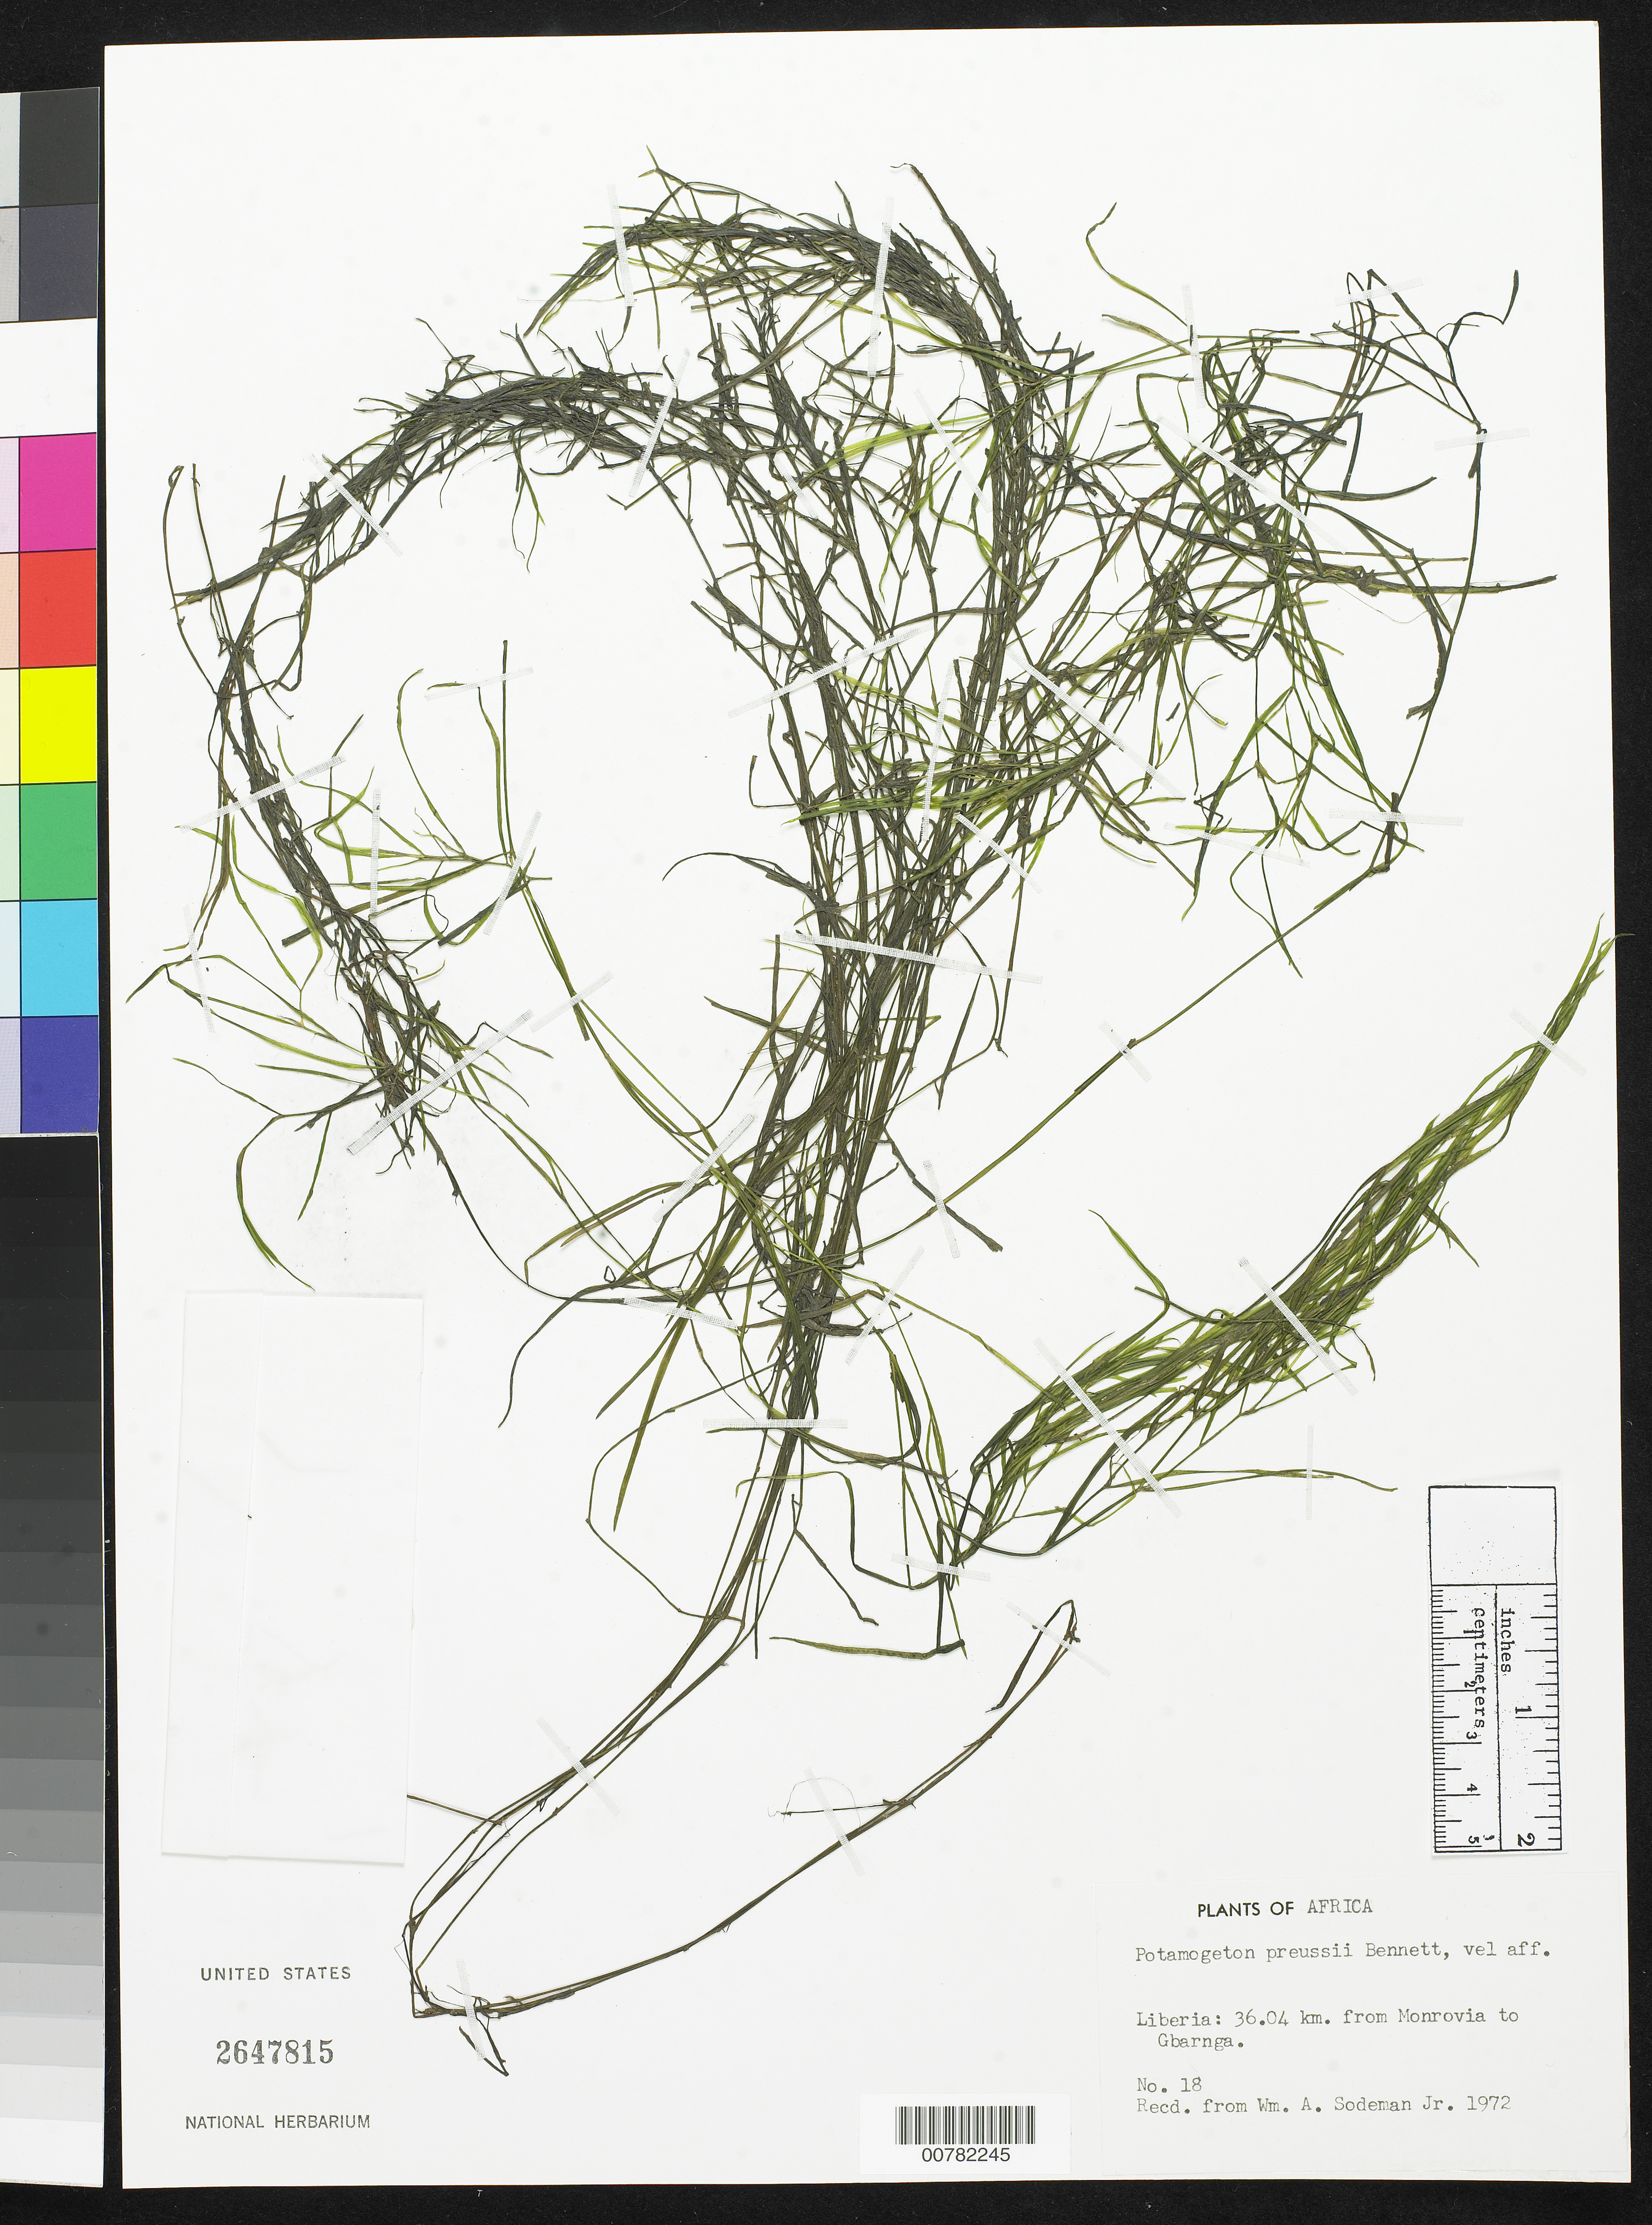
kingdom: Plantae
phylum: Tracheophyta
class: Liliopsida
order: Alismatales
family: Potamogetonaceae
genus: Potamogeton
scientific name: Potamogeton preussii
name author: A. Benn.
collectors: W. Sodeman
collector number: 18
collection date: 1972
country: Liberia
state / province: Montserrado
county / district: Monrovia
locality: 36.04 km. from Monrovia to Gbarnga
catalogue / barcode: US 2647815